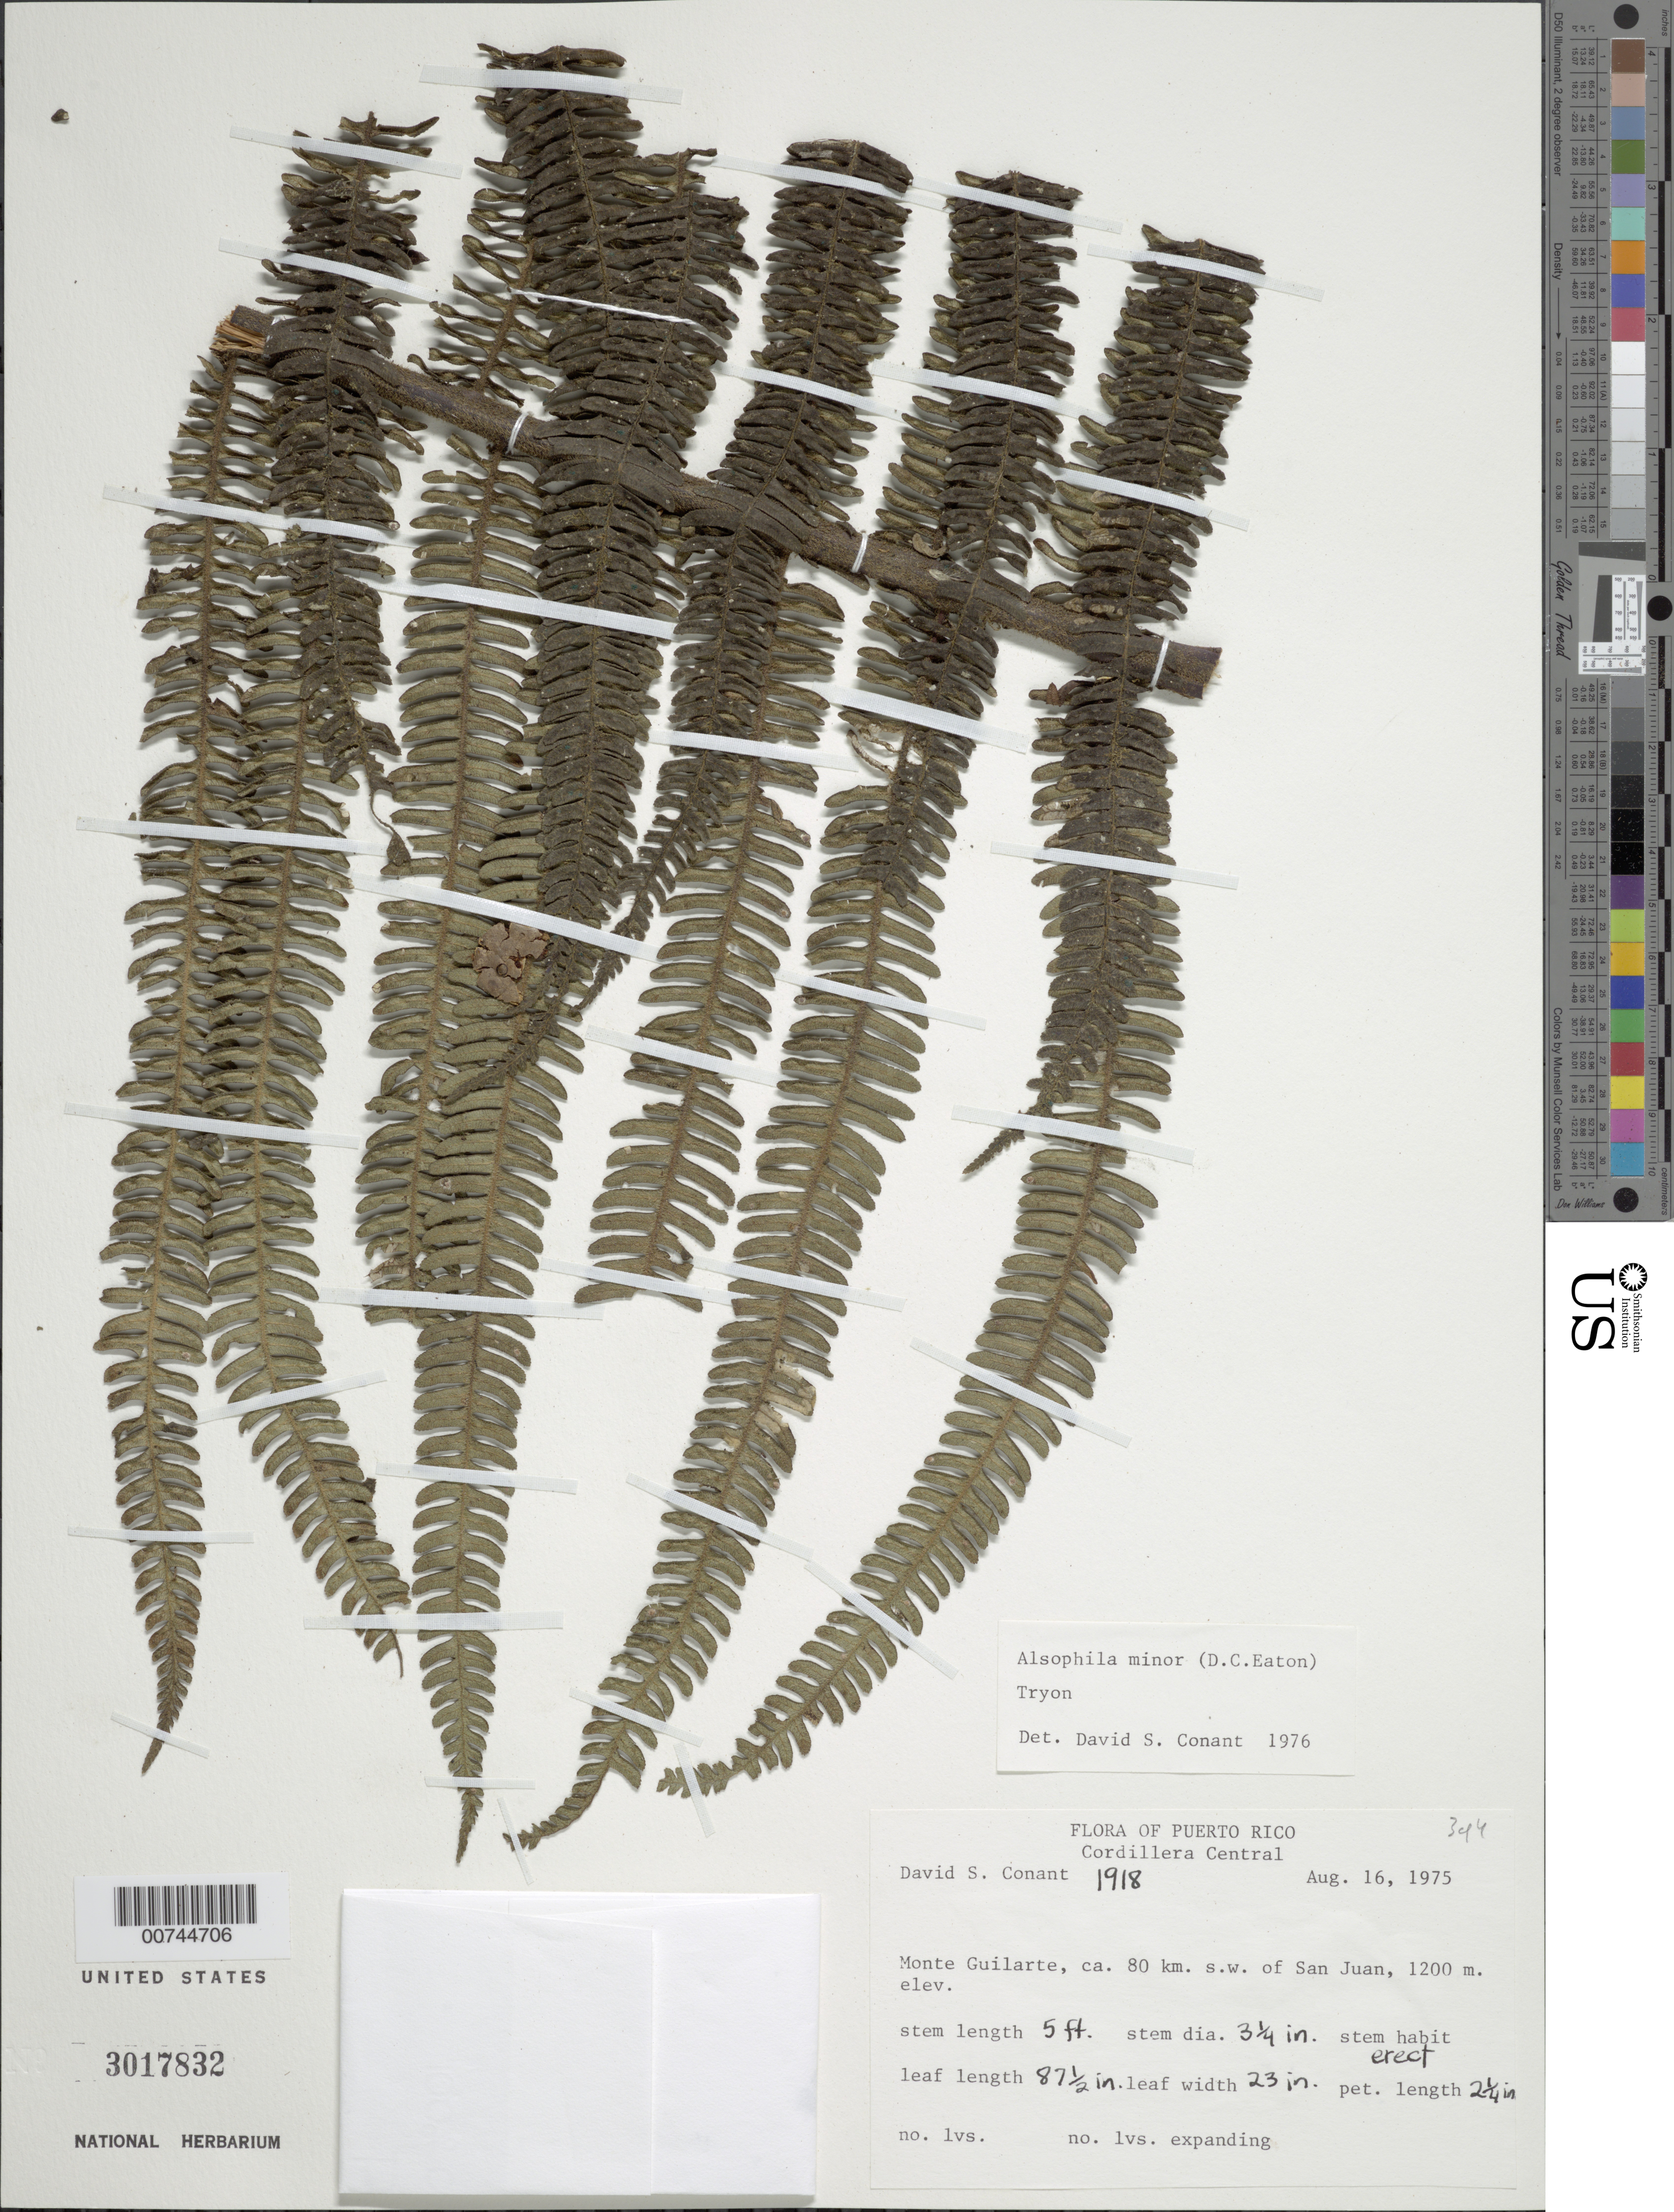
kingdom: Plantae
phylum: Tracheophyta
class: Polypodiopsida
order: Cyatheales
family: Cyatheaceae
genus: Alsophila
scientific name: Alsophila minor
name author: (D.C. Eaton) R.M. Tryon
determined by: Conant, D. S.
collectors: D. S. Conant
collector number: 1918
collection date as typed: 16 Aug 1975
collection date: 1975-08-16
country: Puerto Rico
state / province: Adjuntas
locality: Cordillera Central, Monte Guilarte, ca. 80 km SW of San Juan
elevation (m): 1200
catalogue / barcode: US 3017832